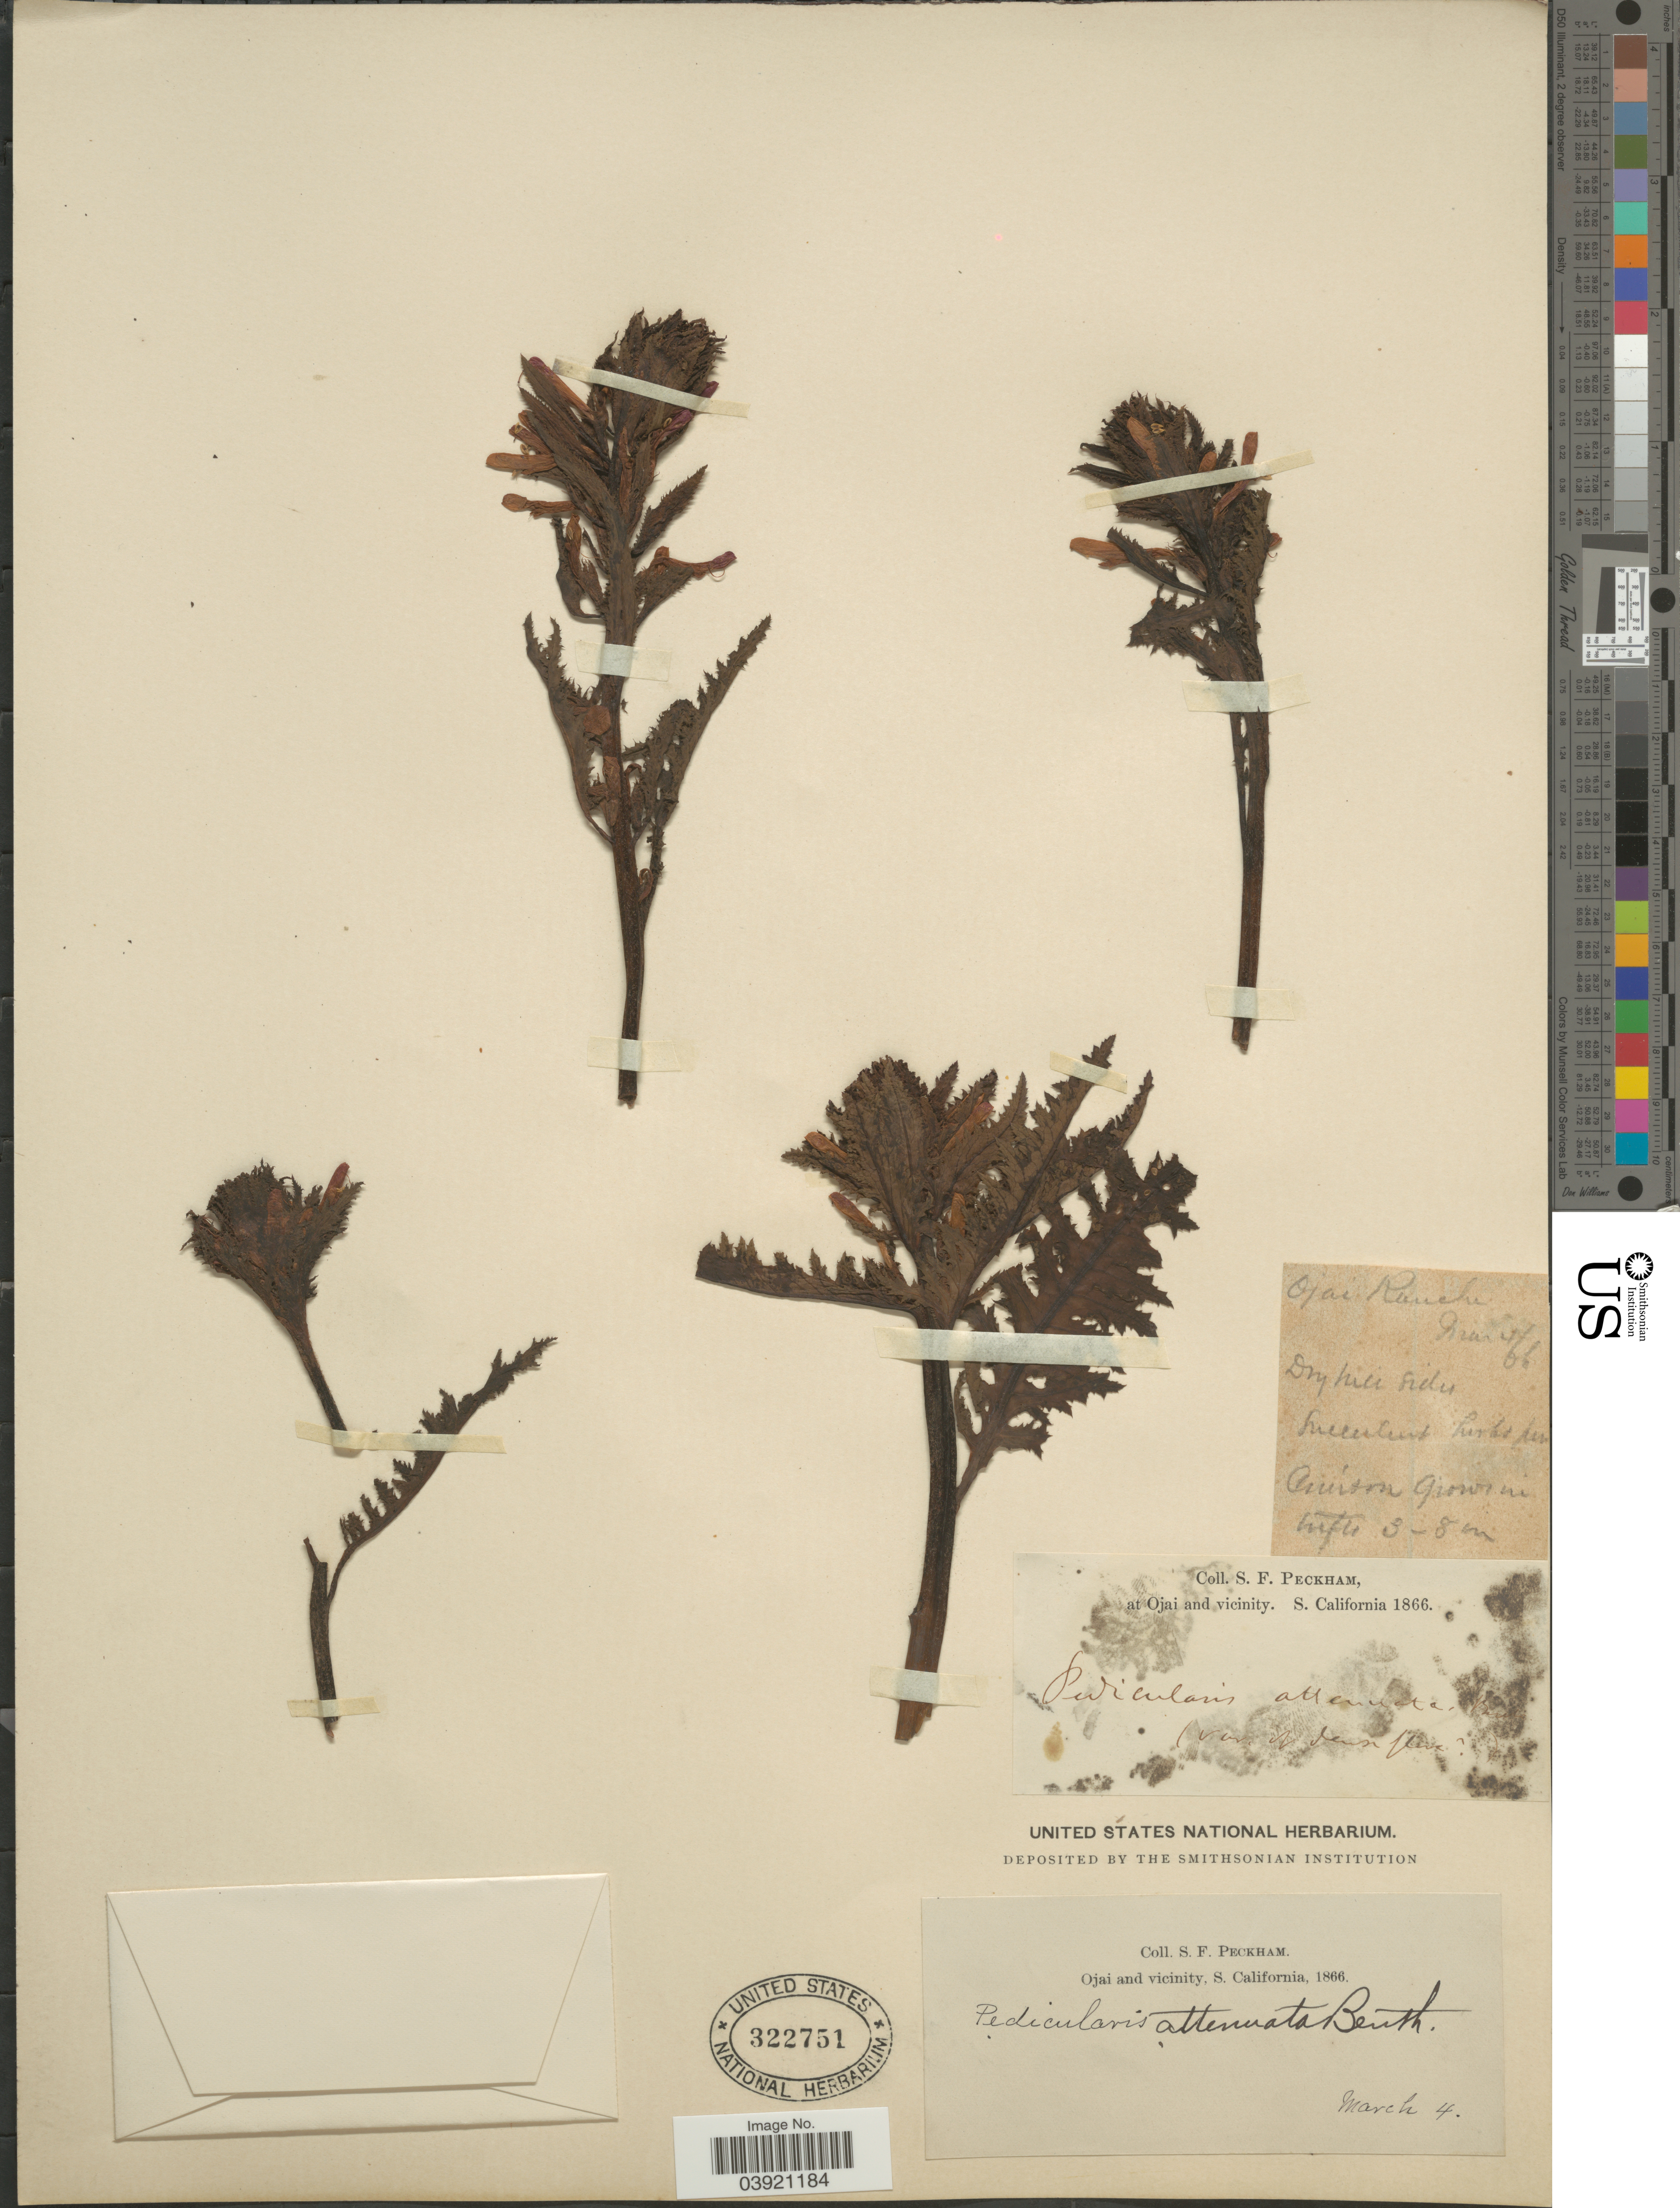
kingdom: Plantae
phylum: Tracheophyta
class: Magnoliopsida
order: Lamiales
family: Orobanchaceae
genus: Pedicularis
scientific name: Pedicularis attenuata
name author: Benth.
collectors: S. Peckham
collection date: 1866-03-04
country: United States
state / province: California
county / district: Ventura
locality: Ojai and vicinity, S. California. Ojai Ranch.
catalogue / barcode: US 322751